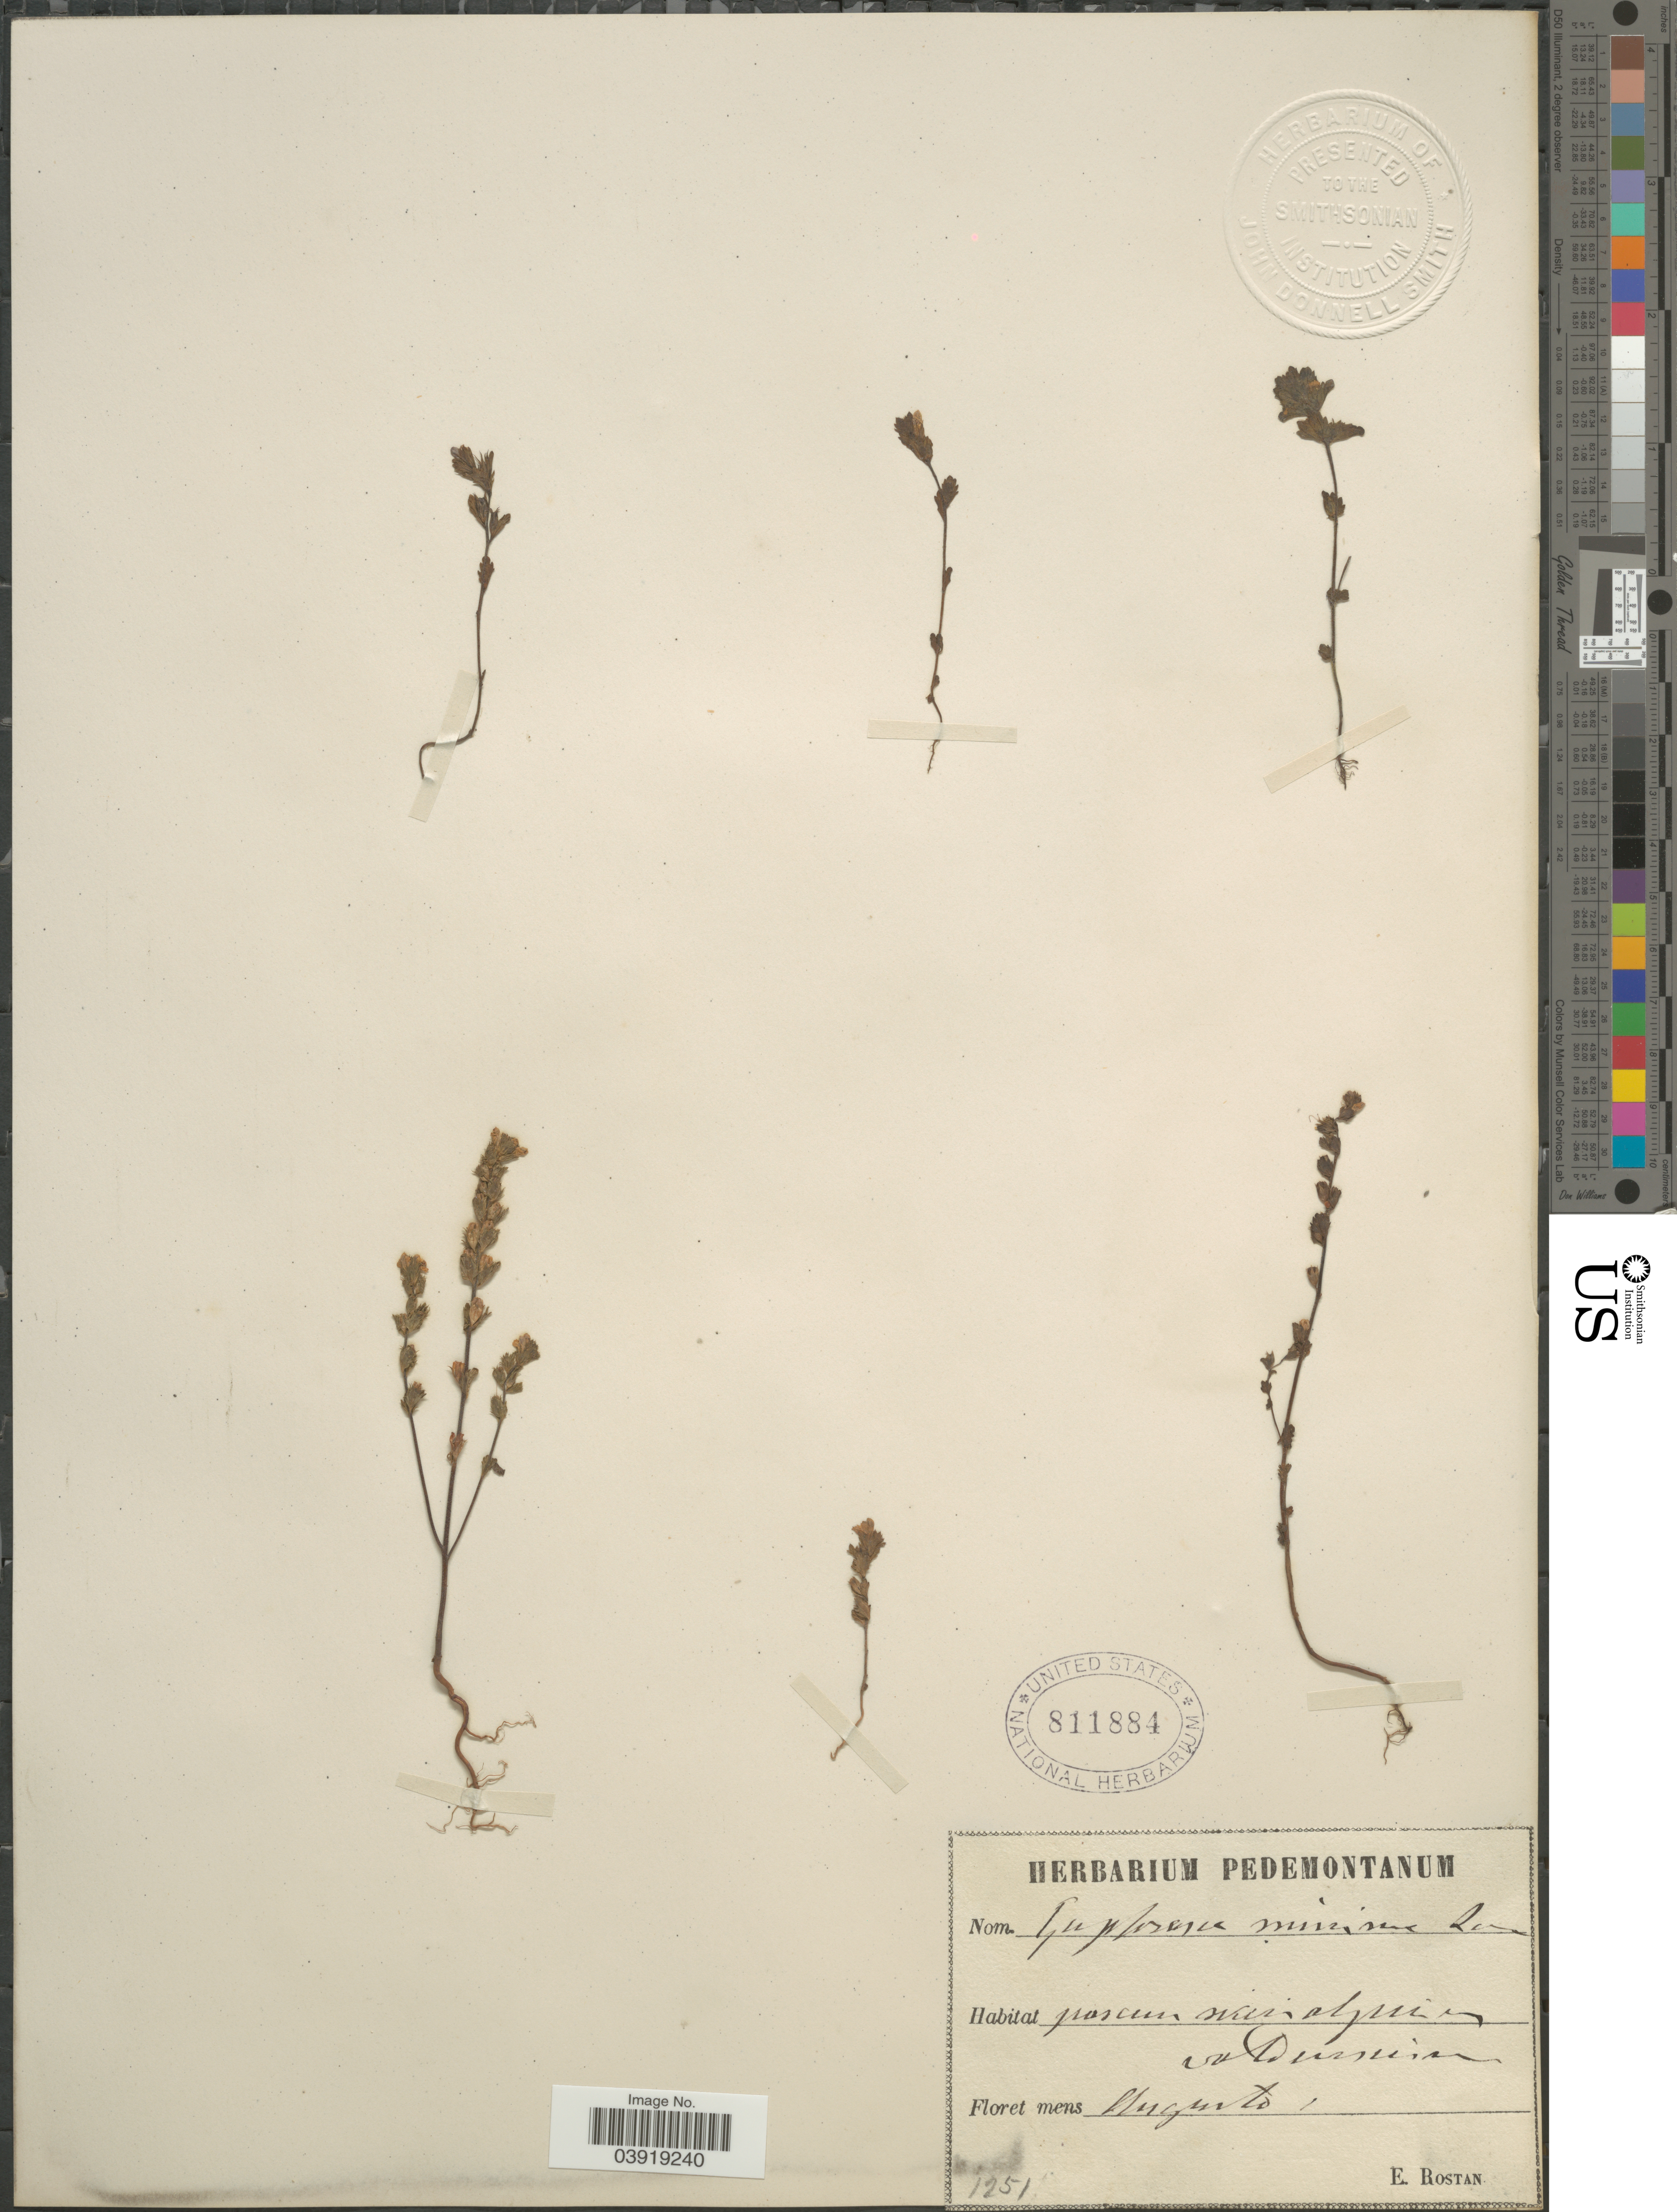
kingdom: Plantae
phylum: Tracheophyta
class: Magnoliopsida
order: Lamiales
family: Orobanchaceae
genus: Euphrasia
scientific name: Euphrasia minima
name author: Schloss.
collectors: E. Rostan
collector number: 1251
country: Italy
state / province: Piedmont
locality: Pascum in alpinis Valdiviense.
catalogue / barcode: US 811884